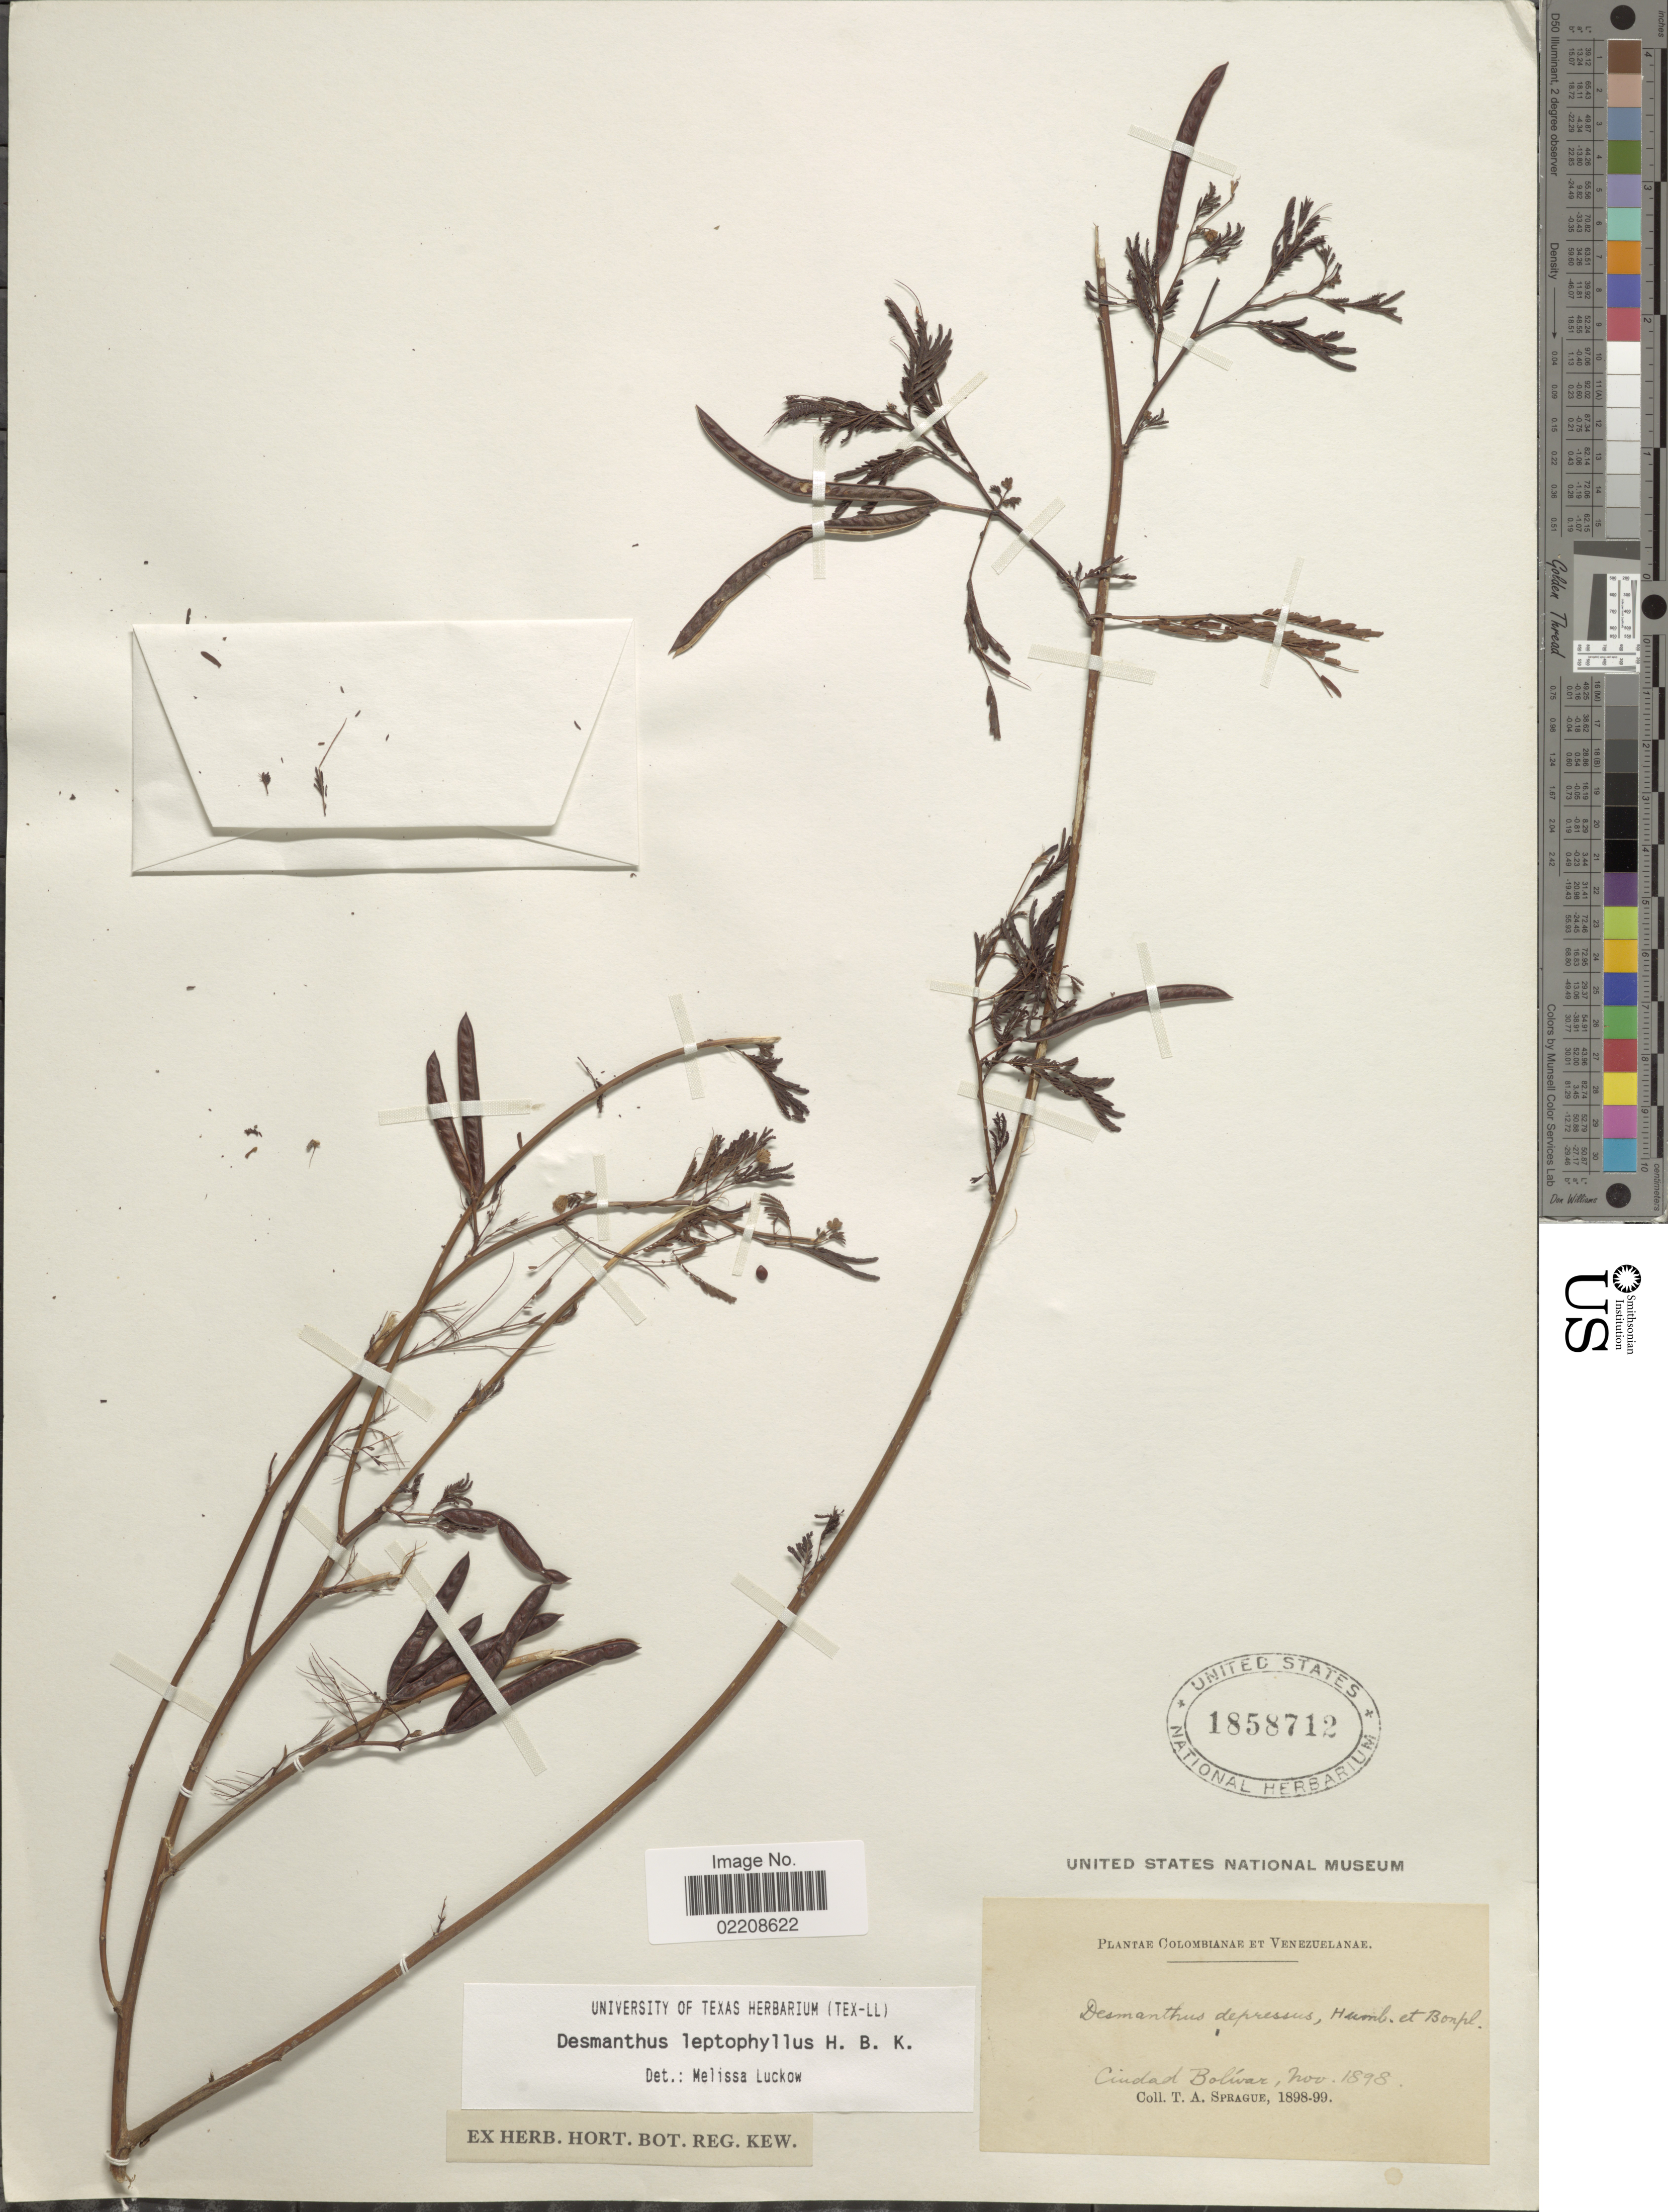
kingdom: Plantae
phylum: Tracheophyta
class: Magnoliopsida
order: Fabales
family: Fabaceae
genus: Desmanthus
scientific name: Desmanthus leptophyllus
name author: Kunth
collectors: T. A. Sprague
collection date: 1898-11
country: Venezuela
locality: Colombianae et Venezuelanae. Ciudad Bolívar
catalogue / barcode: US 1858712